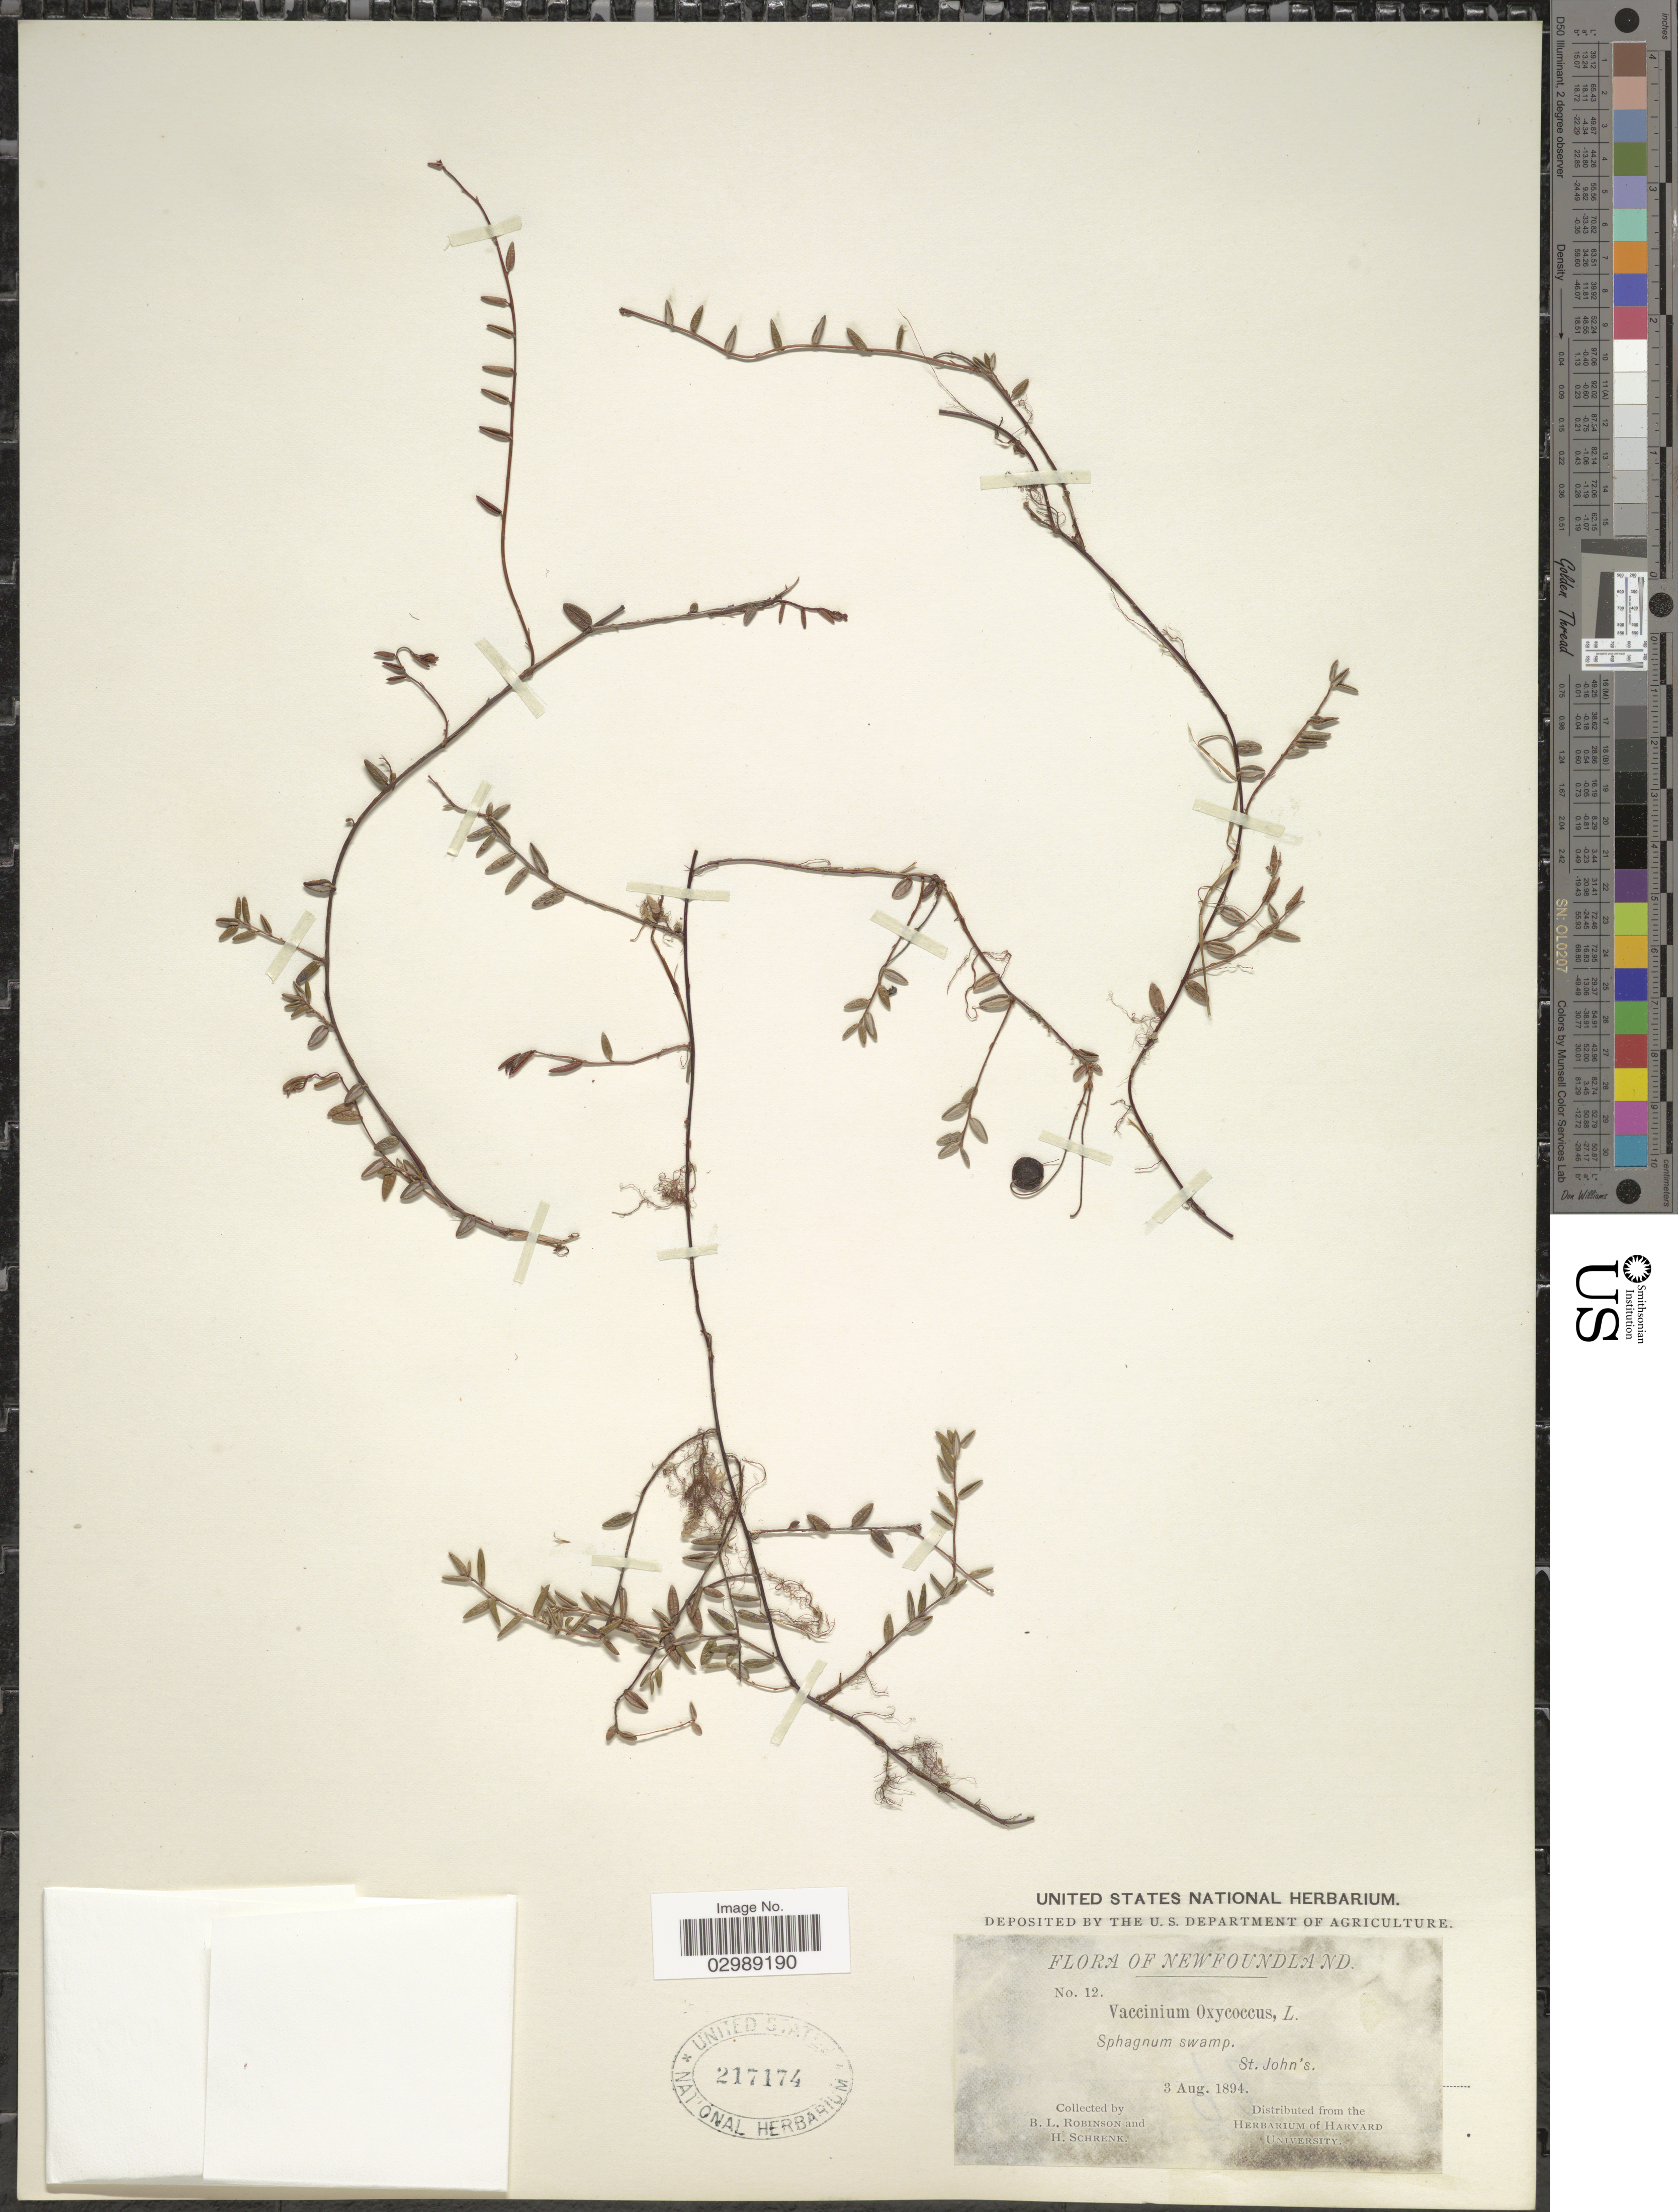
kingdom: Plantae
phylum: Tracheophyta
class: Magnoliopsida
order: Ericales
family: Ericaceae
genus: Vaccinium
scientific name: Vaccinium oxycoccos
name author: L.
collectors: B. L. Robinson & H. Schrenk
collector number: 12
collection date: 1894-08-03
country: Canada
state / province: Newfoundland and Labrador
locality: Sphagnum swamp. St. John's.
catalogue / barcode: US 217174